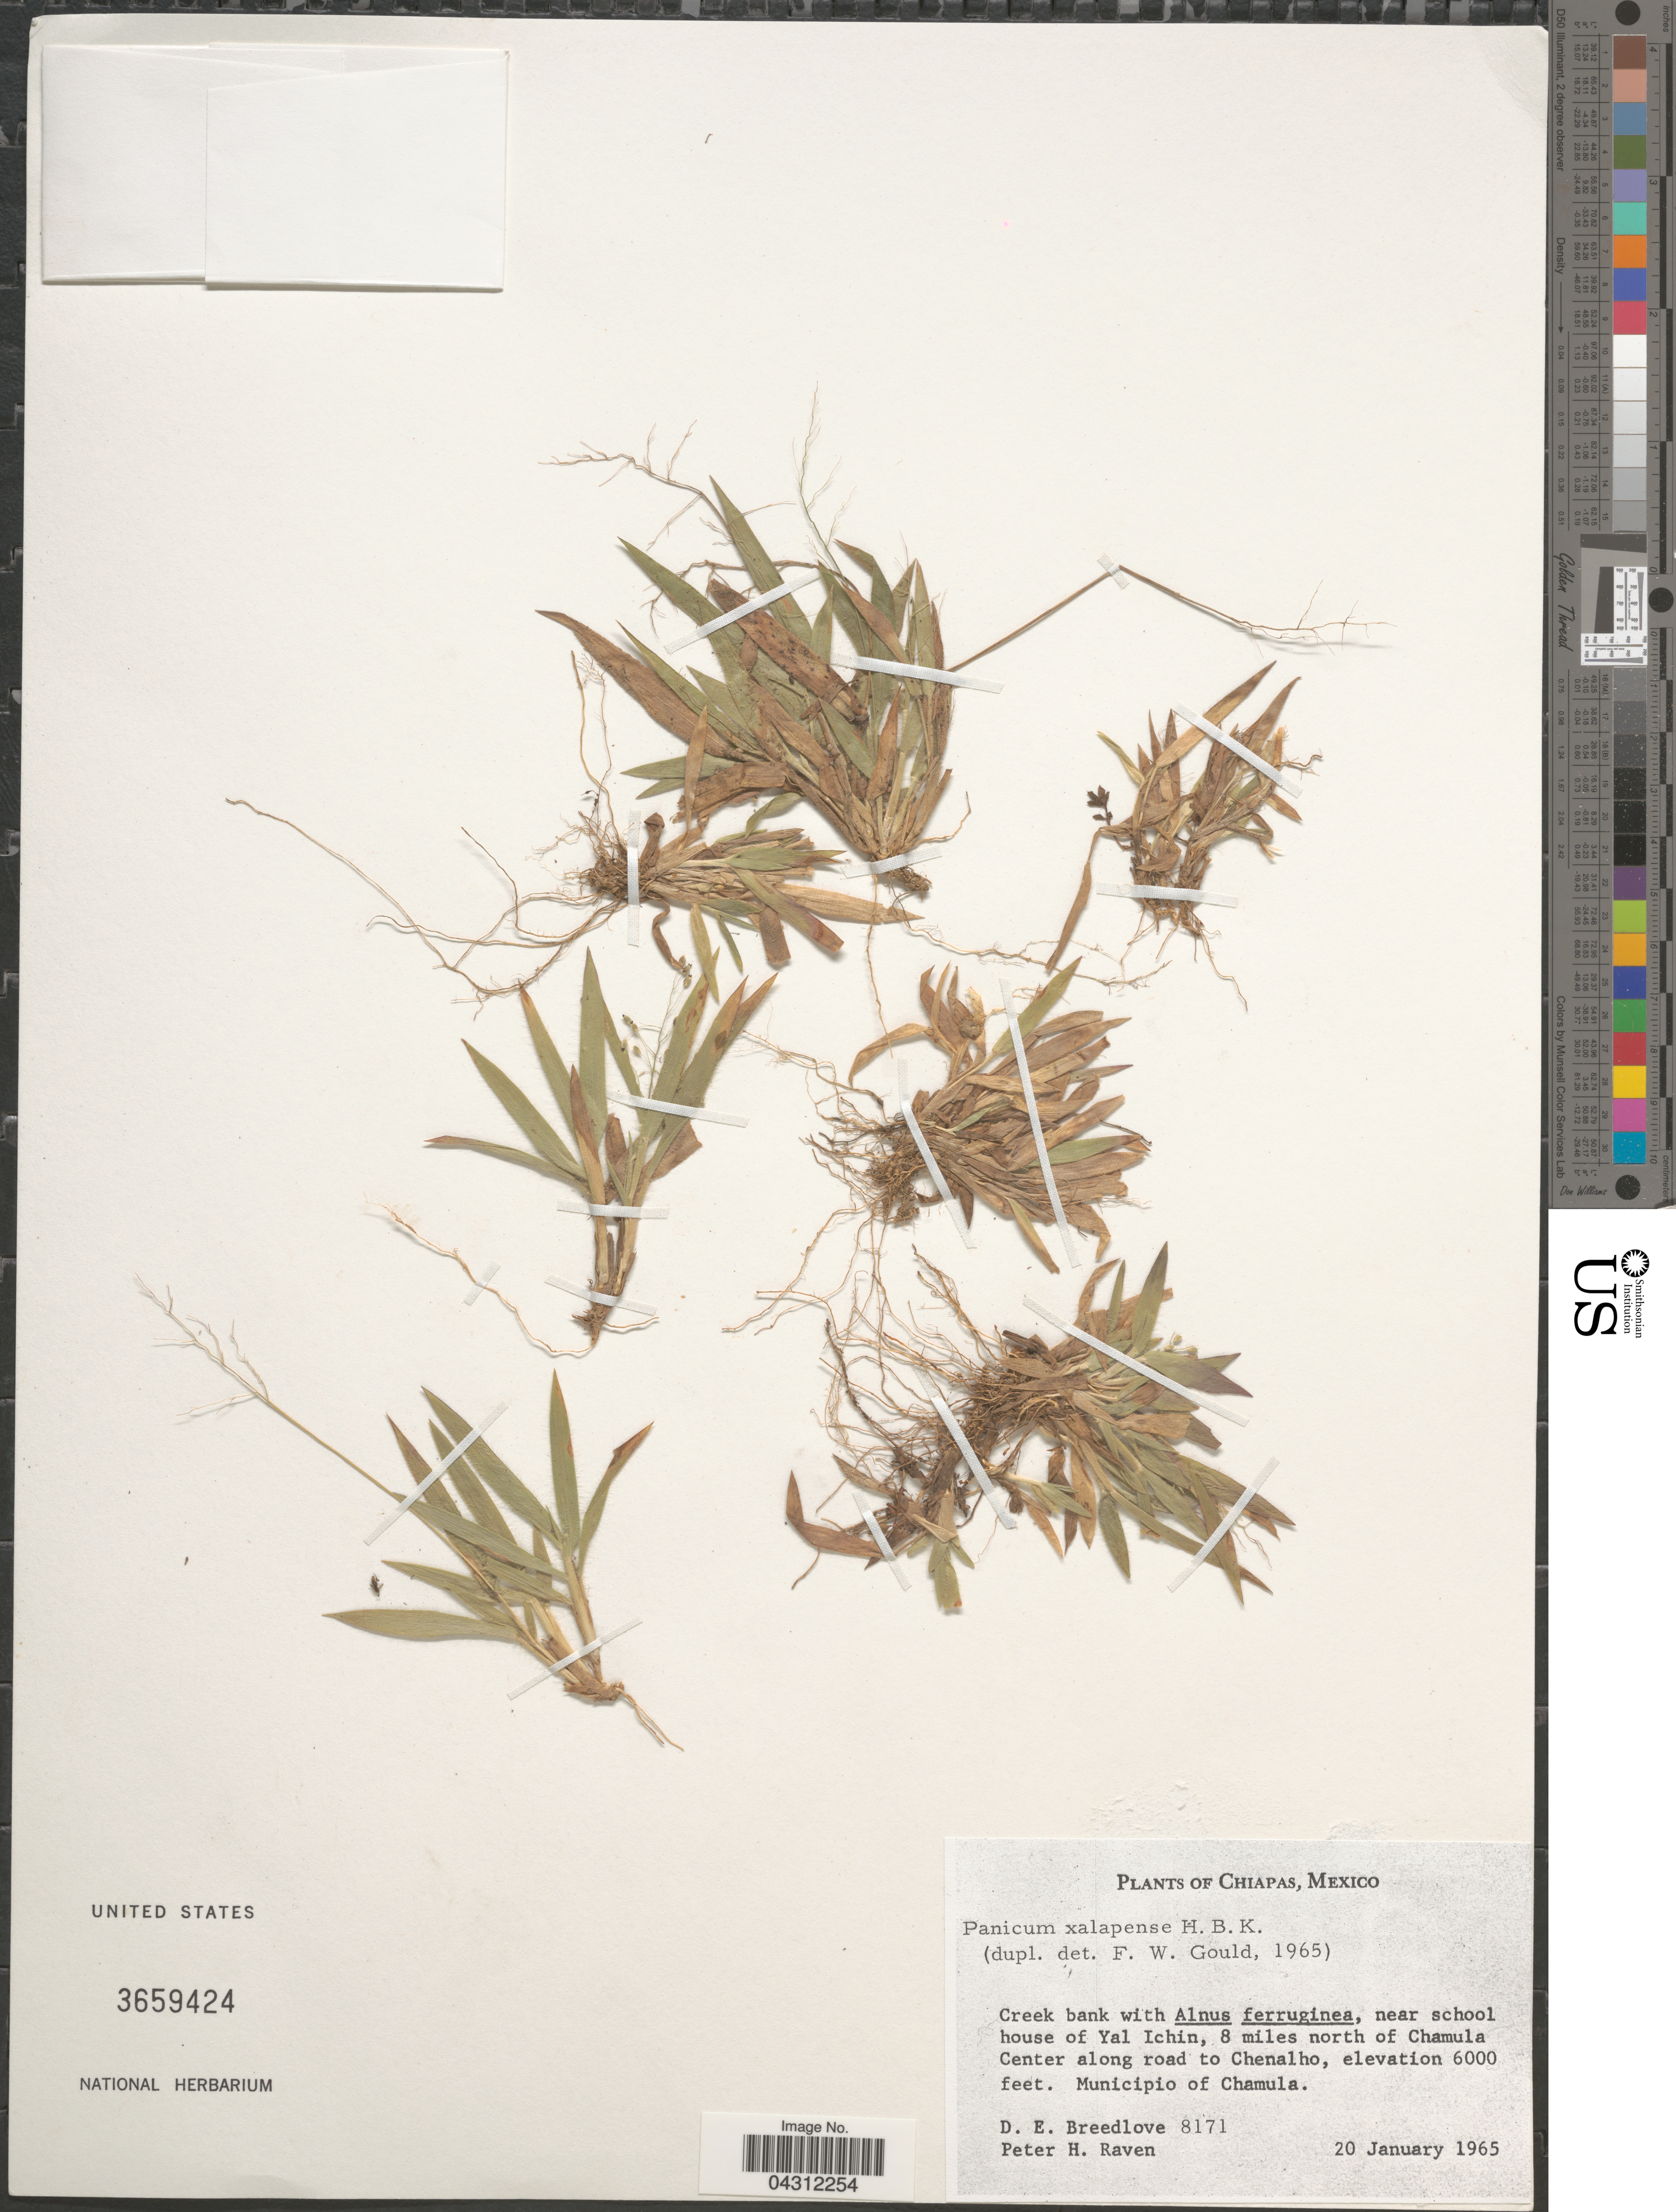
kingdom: Plantae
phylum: Tracheophyta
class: Liliopsida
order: Poales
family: Poaceae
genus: Dichanthelium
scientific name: Dichanthelium laxiflorum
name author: (Lam.) Gould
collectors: D. E. Breedlove & P. Raven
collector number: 8171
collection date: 1965-01-20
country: Mexico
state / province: Chiapas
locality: Near school house of Yal Ichin, 8 miles north of Chamula Center along road to Chenalho. Municipio of Chamula.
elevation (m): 1829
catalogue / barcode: US 3659424